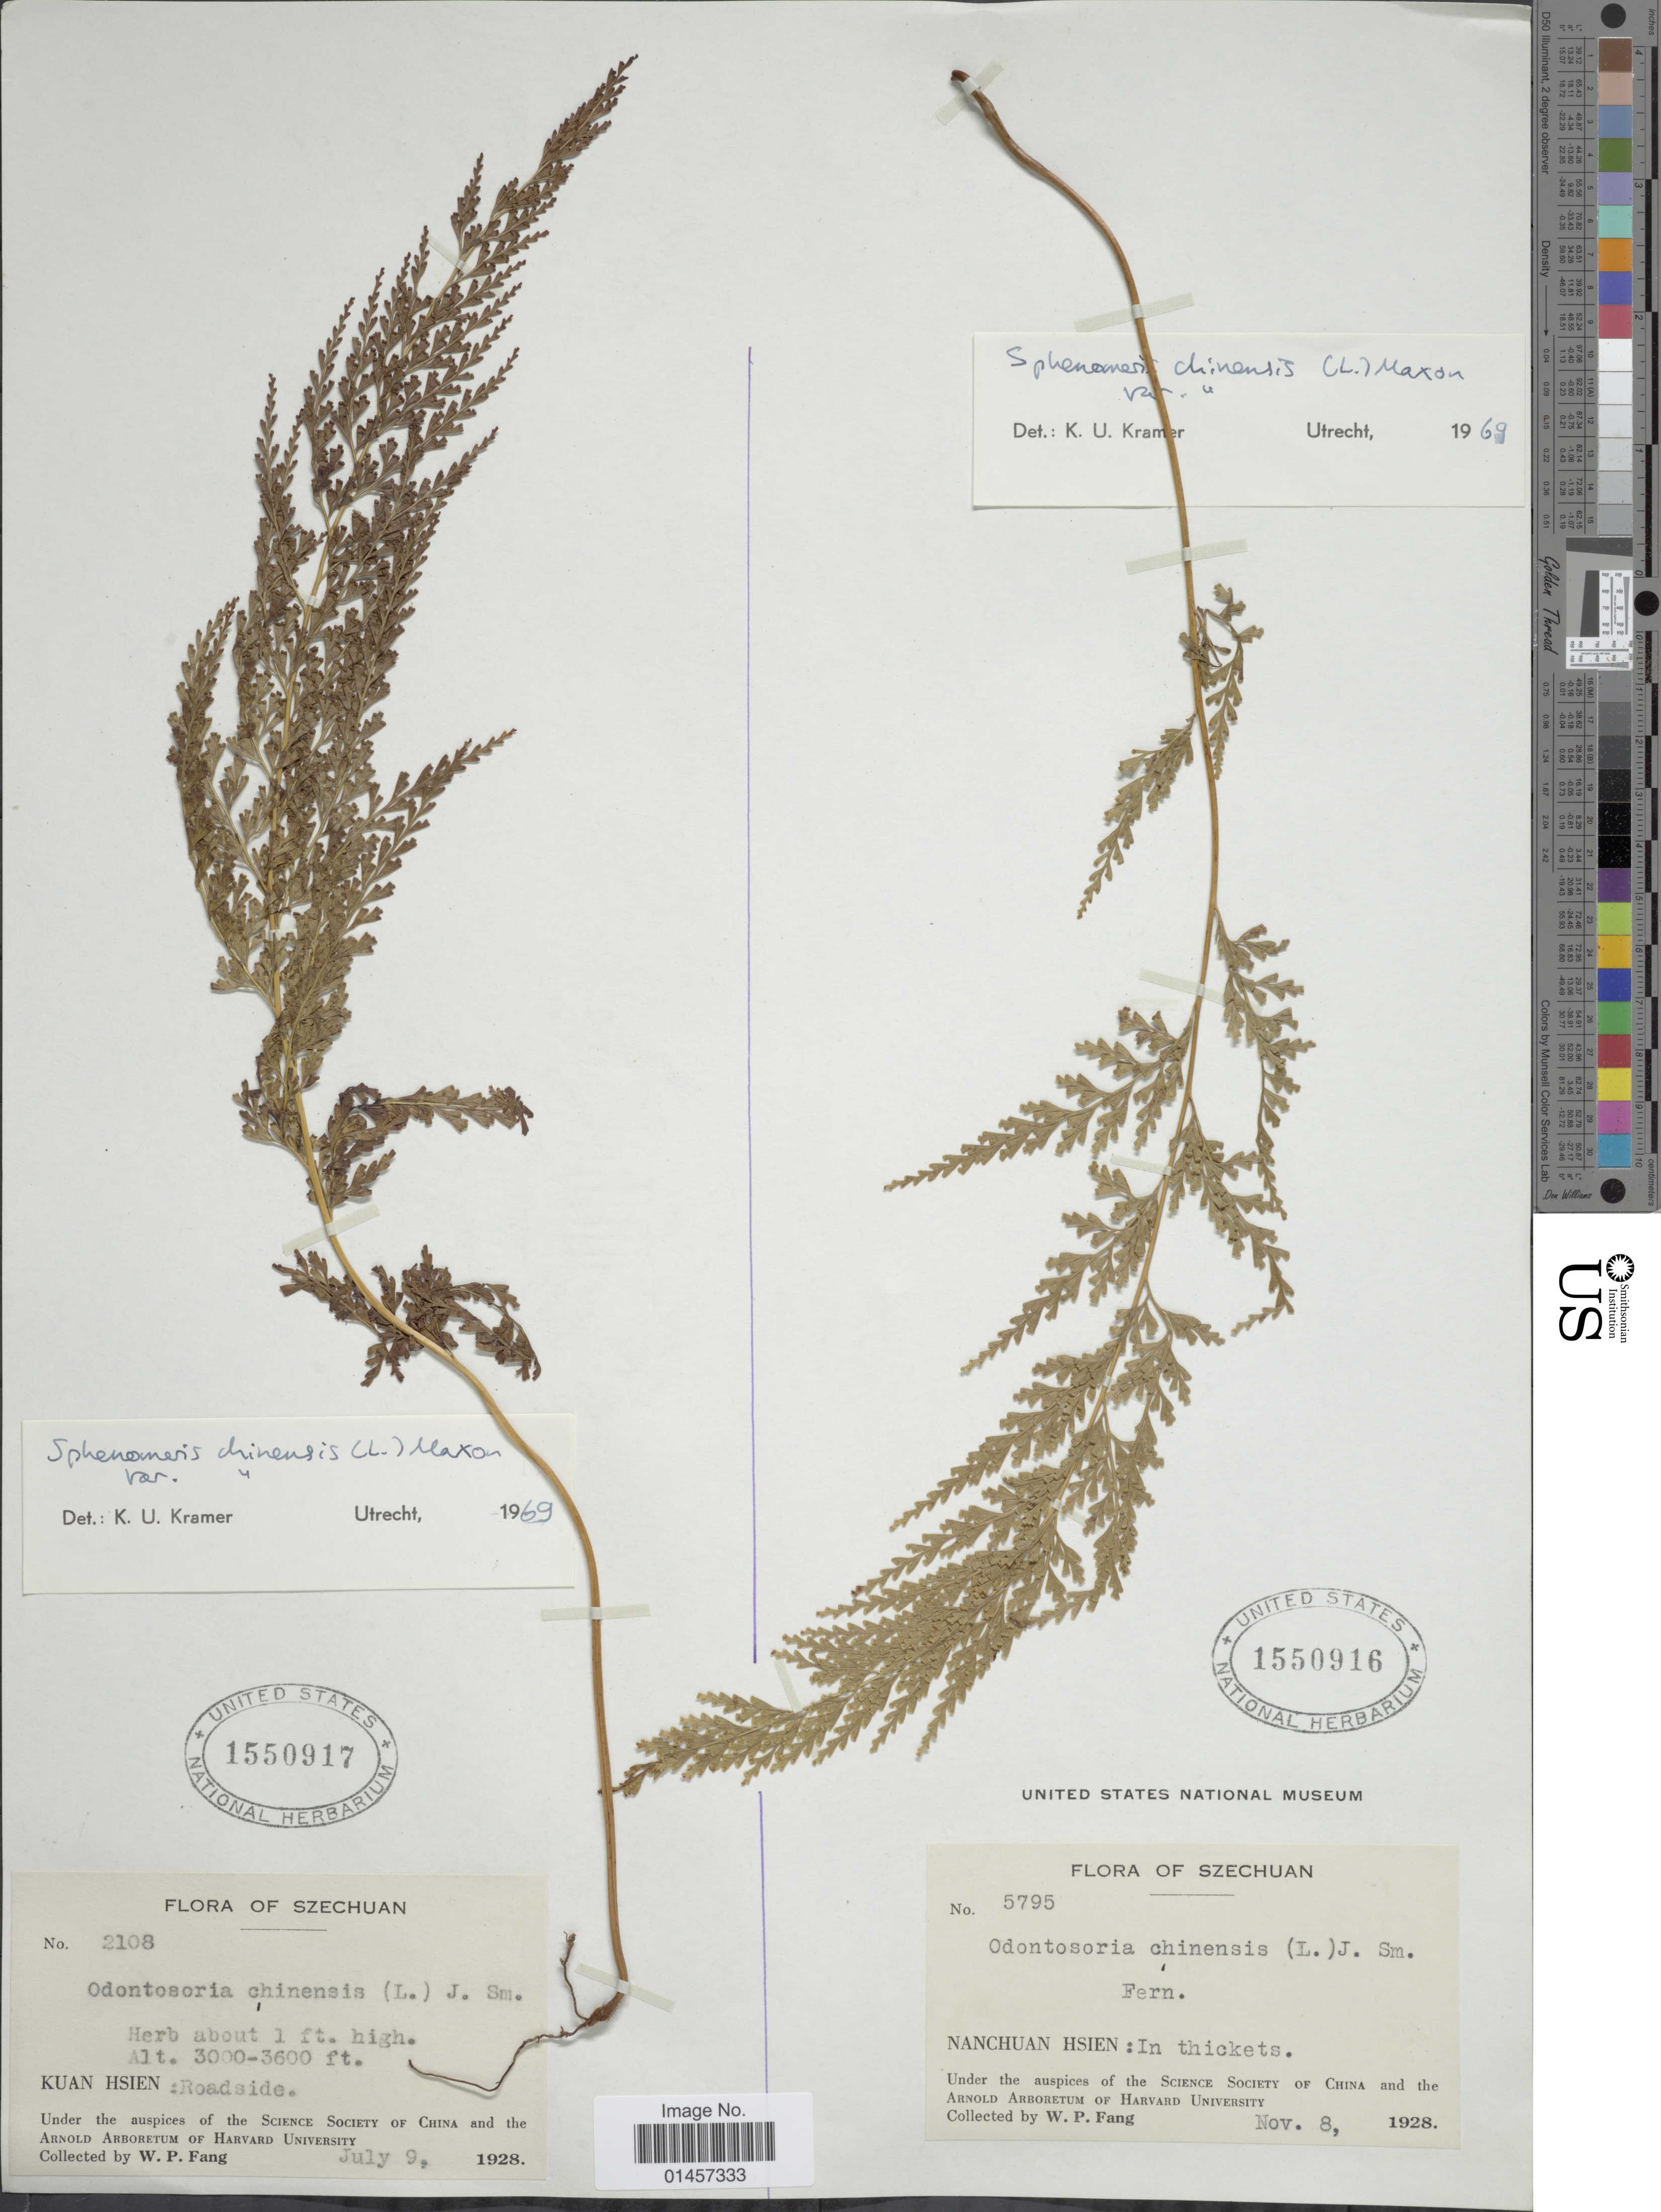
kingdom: Plantae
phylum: Tracheophyta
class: Polypodiopsida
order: Polypodiales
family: Lindsaeaceae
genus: Sphenomeris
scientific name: Sphenomeris chinensis var. chinensis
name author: (L.) Maxon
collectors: W. P. Fang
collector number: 5795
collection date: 1928-11-08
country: China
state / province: Sichuan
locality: Szechuan, Nanchuan Hsien: in thickets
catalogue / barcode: US 1550916